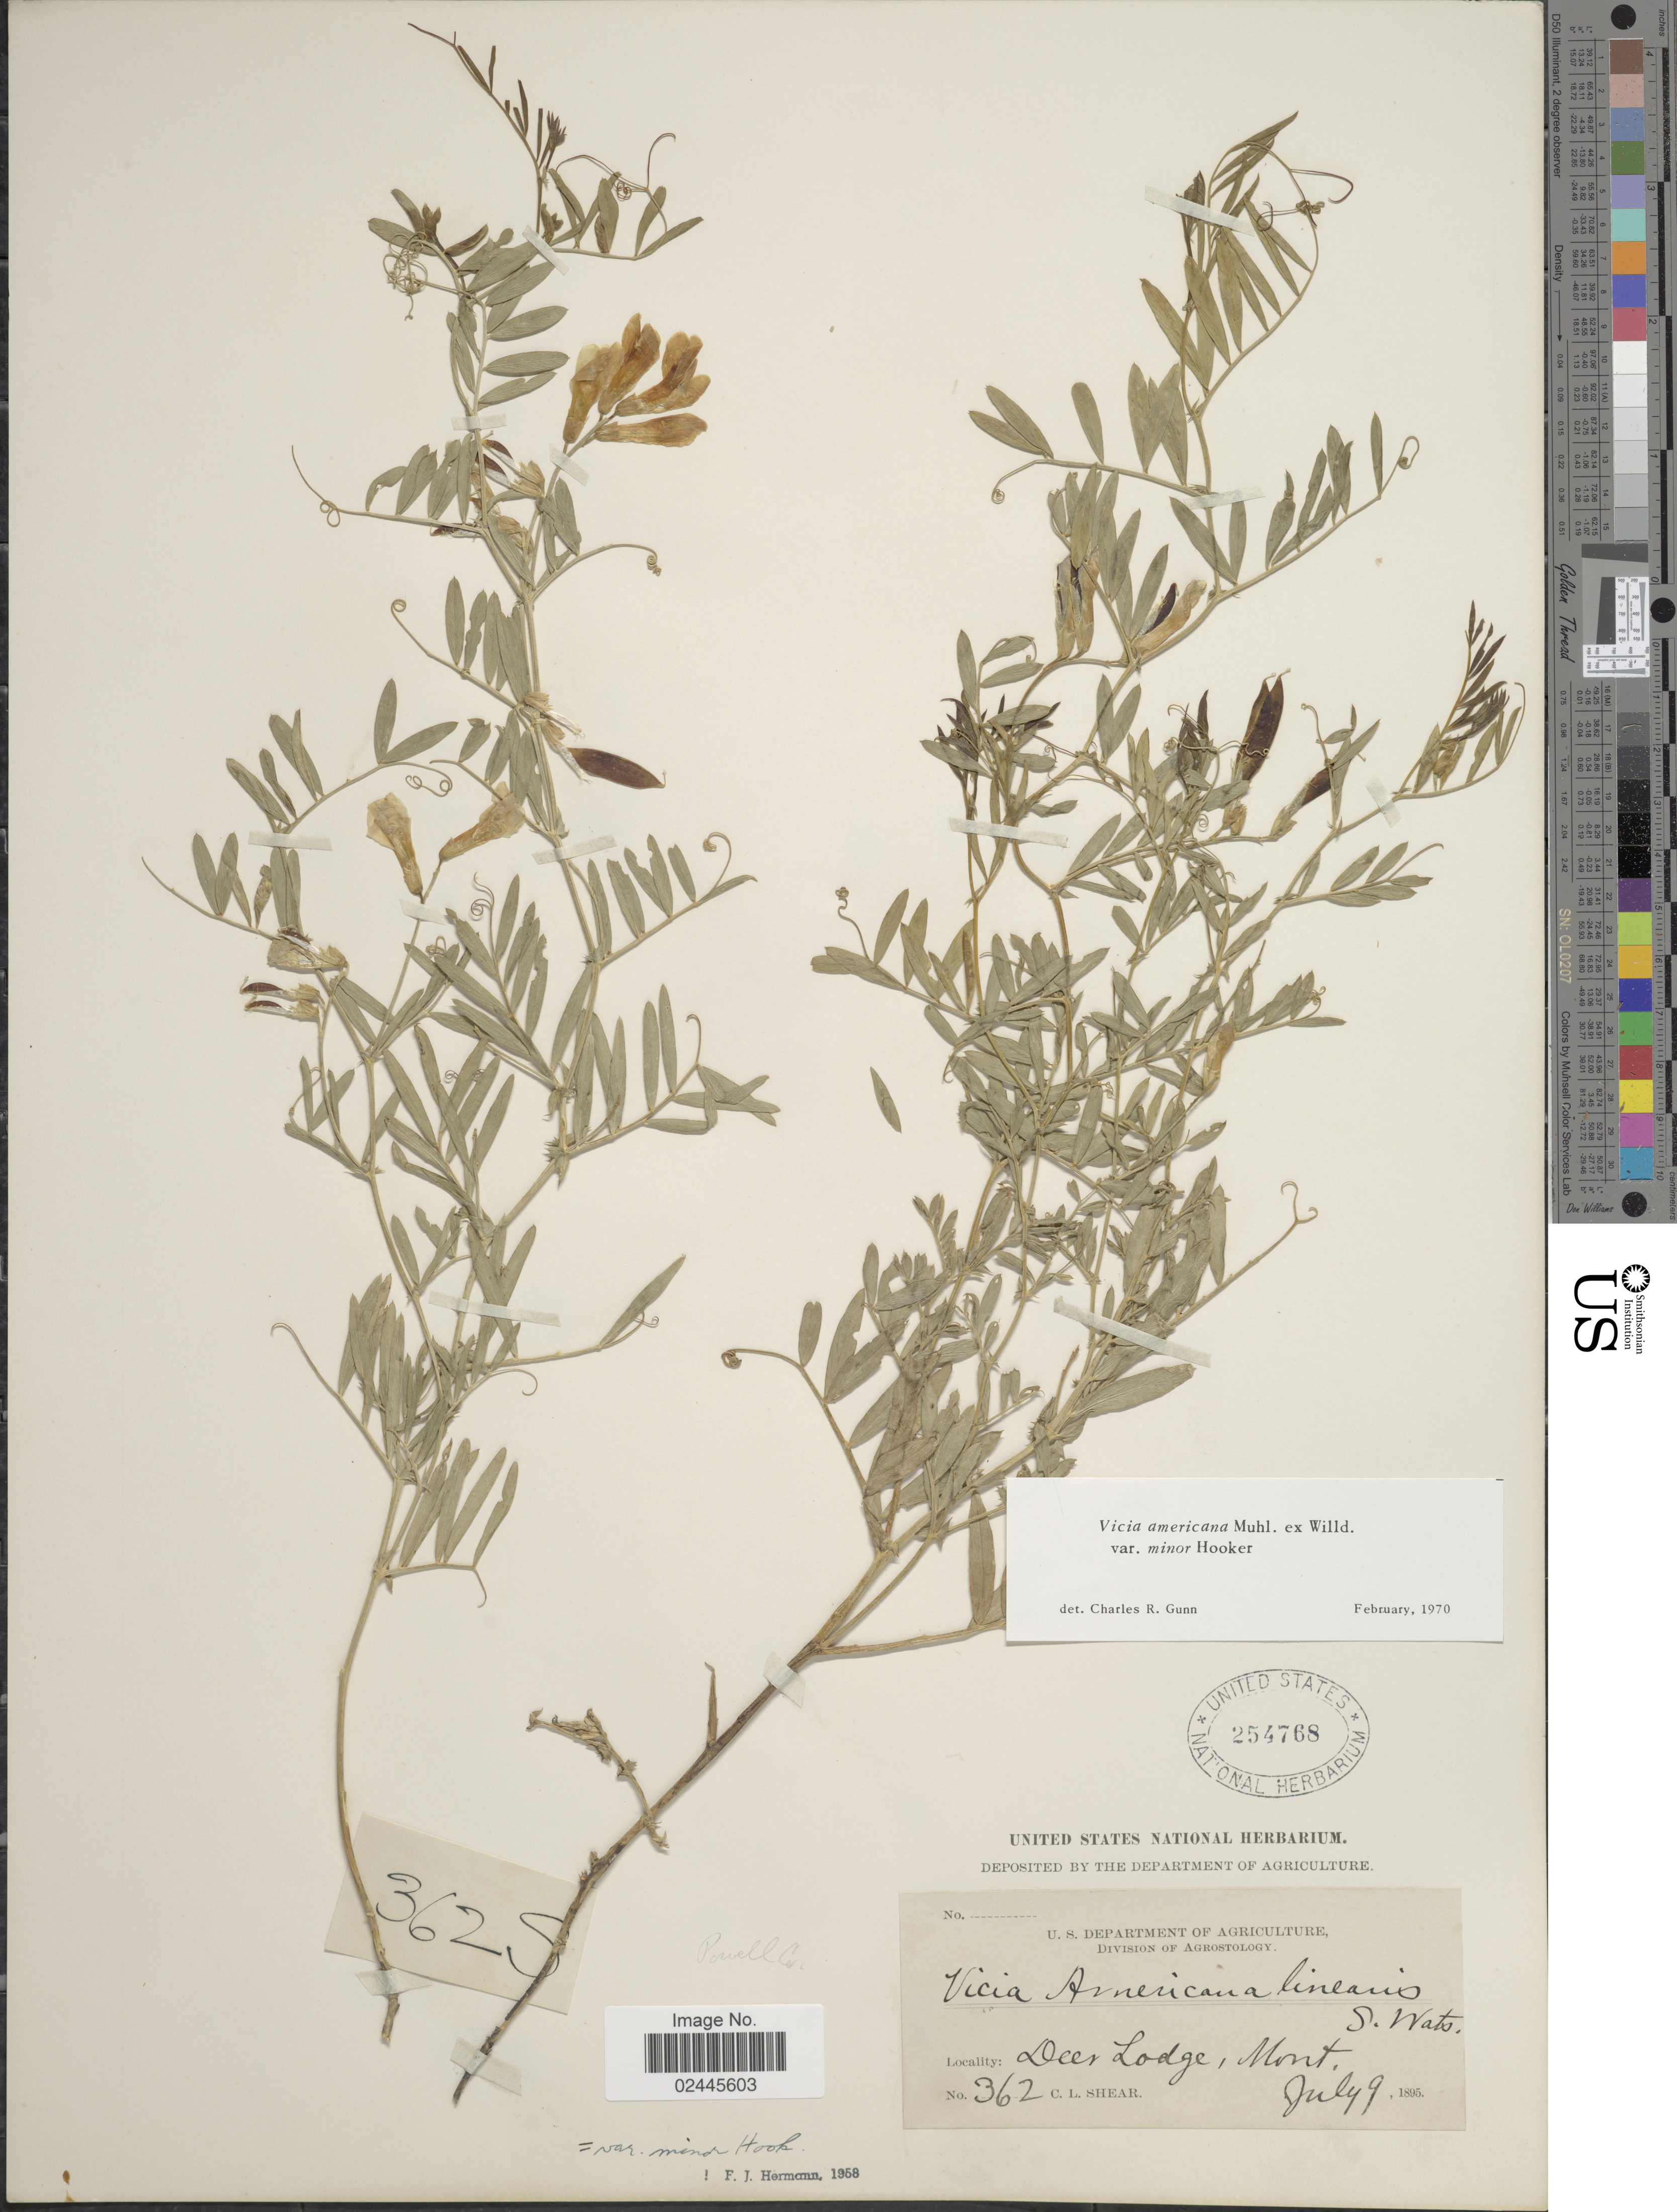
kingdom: Plantae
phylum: Tracheophyta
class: Magnoliopsida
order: Fabales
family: Fabaceae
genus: Vicia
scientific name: Vicia americana var. minor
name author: Hook.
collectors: C. L. Shear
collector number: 362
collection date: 1895-07-09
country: United States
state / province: Montana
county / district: Powell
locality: Deer Lodge.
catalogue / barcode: US 254768